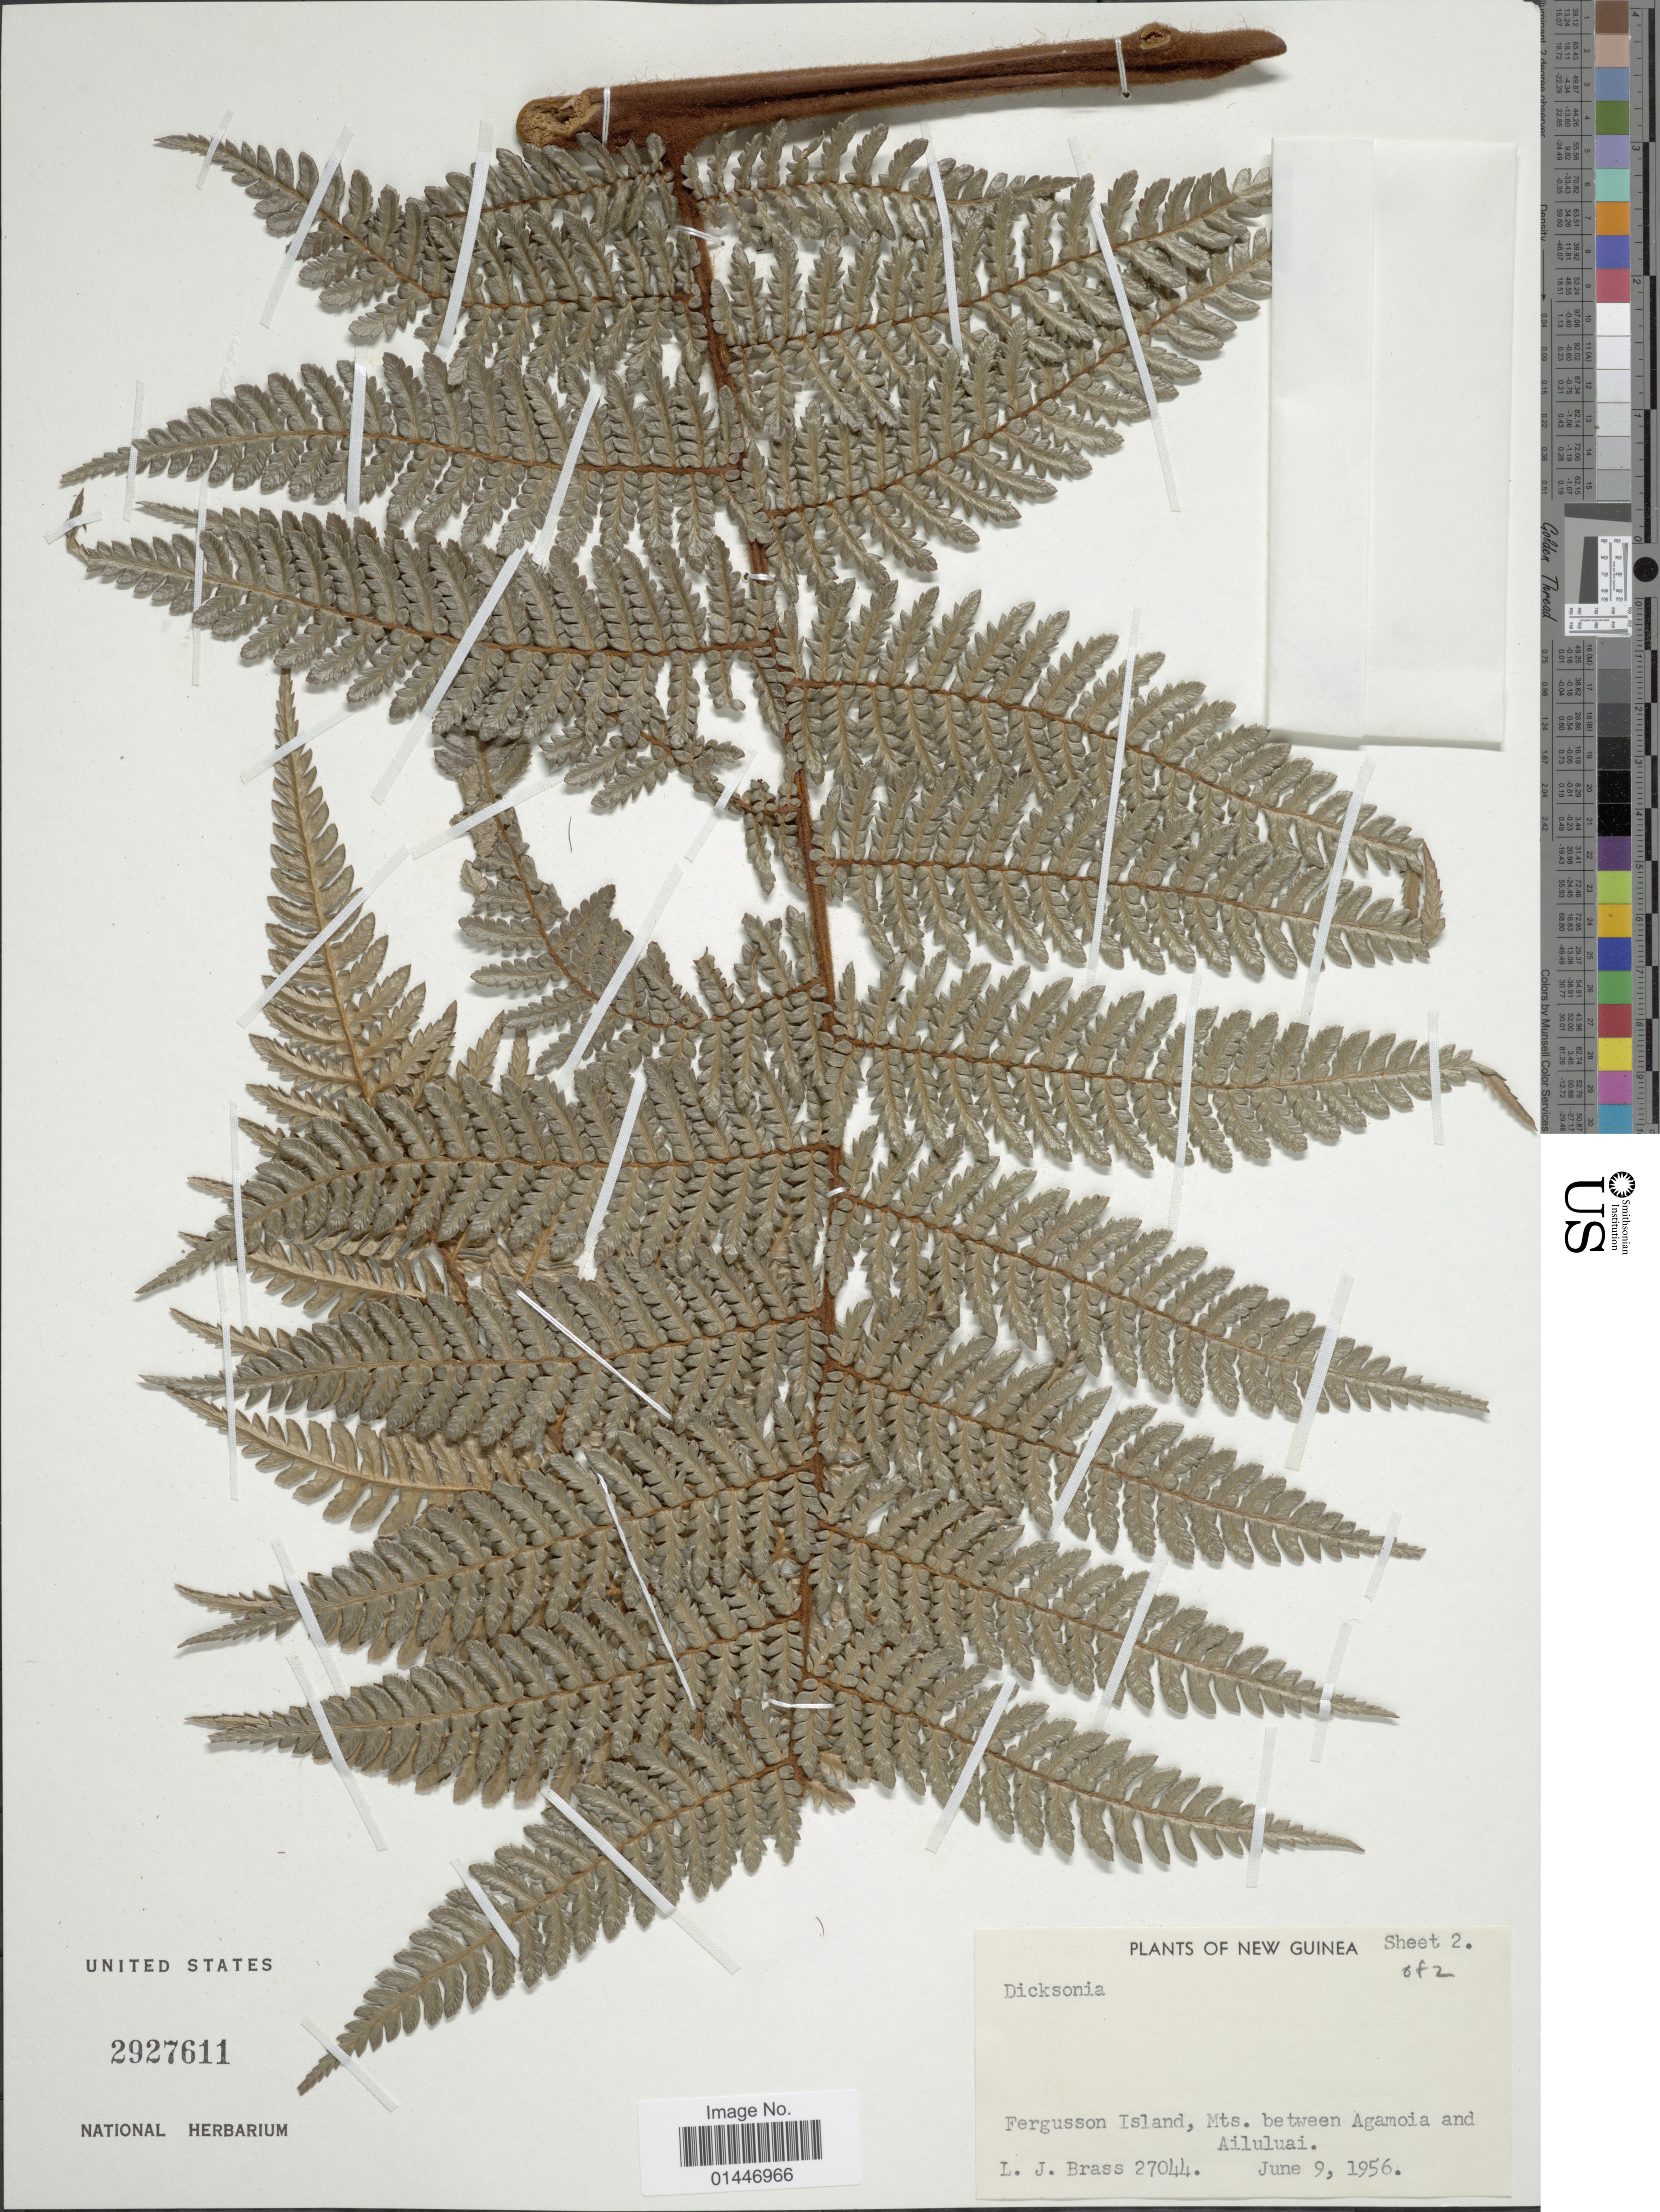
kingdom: Plantae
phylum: Tracheophyta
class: Polypodiopsida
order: Cyatheales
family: Dicksoniaceae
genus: Dicksonia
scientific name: Dicksonia sp.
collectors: L. J. Brass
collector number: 27044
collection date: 1956-06-09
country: Papua New Guinea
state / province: Milne Bay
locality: Fergusson Island, Mts. between Agamoia and Ailuluai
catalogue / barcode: US 2927611